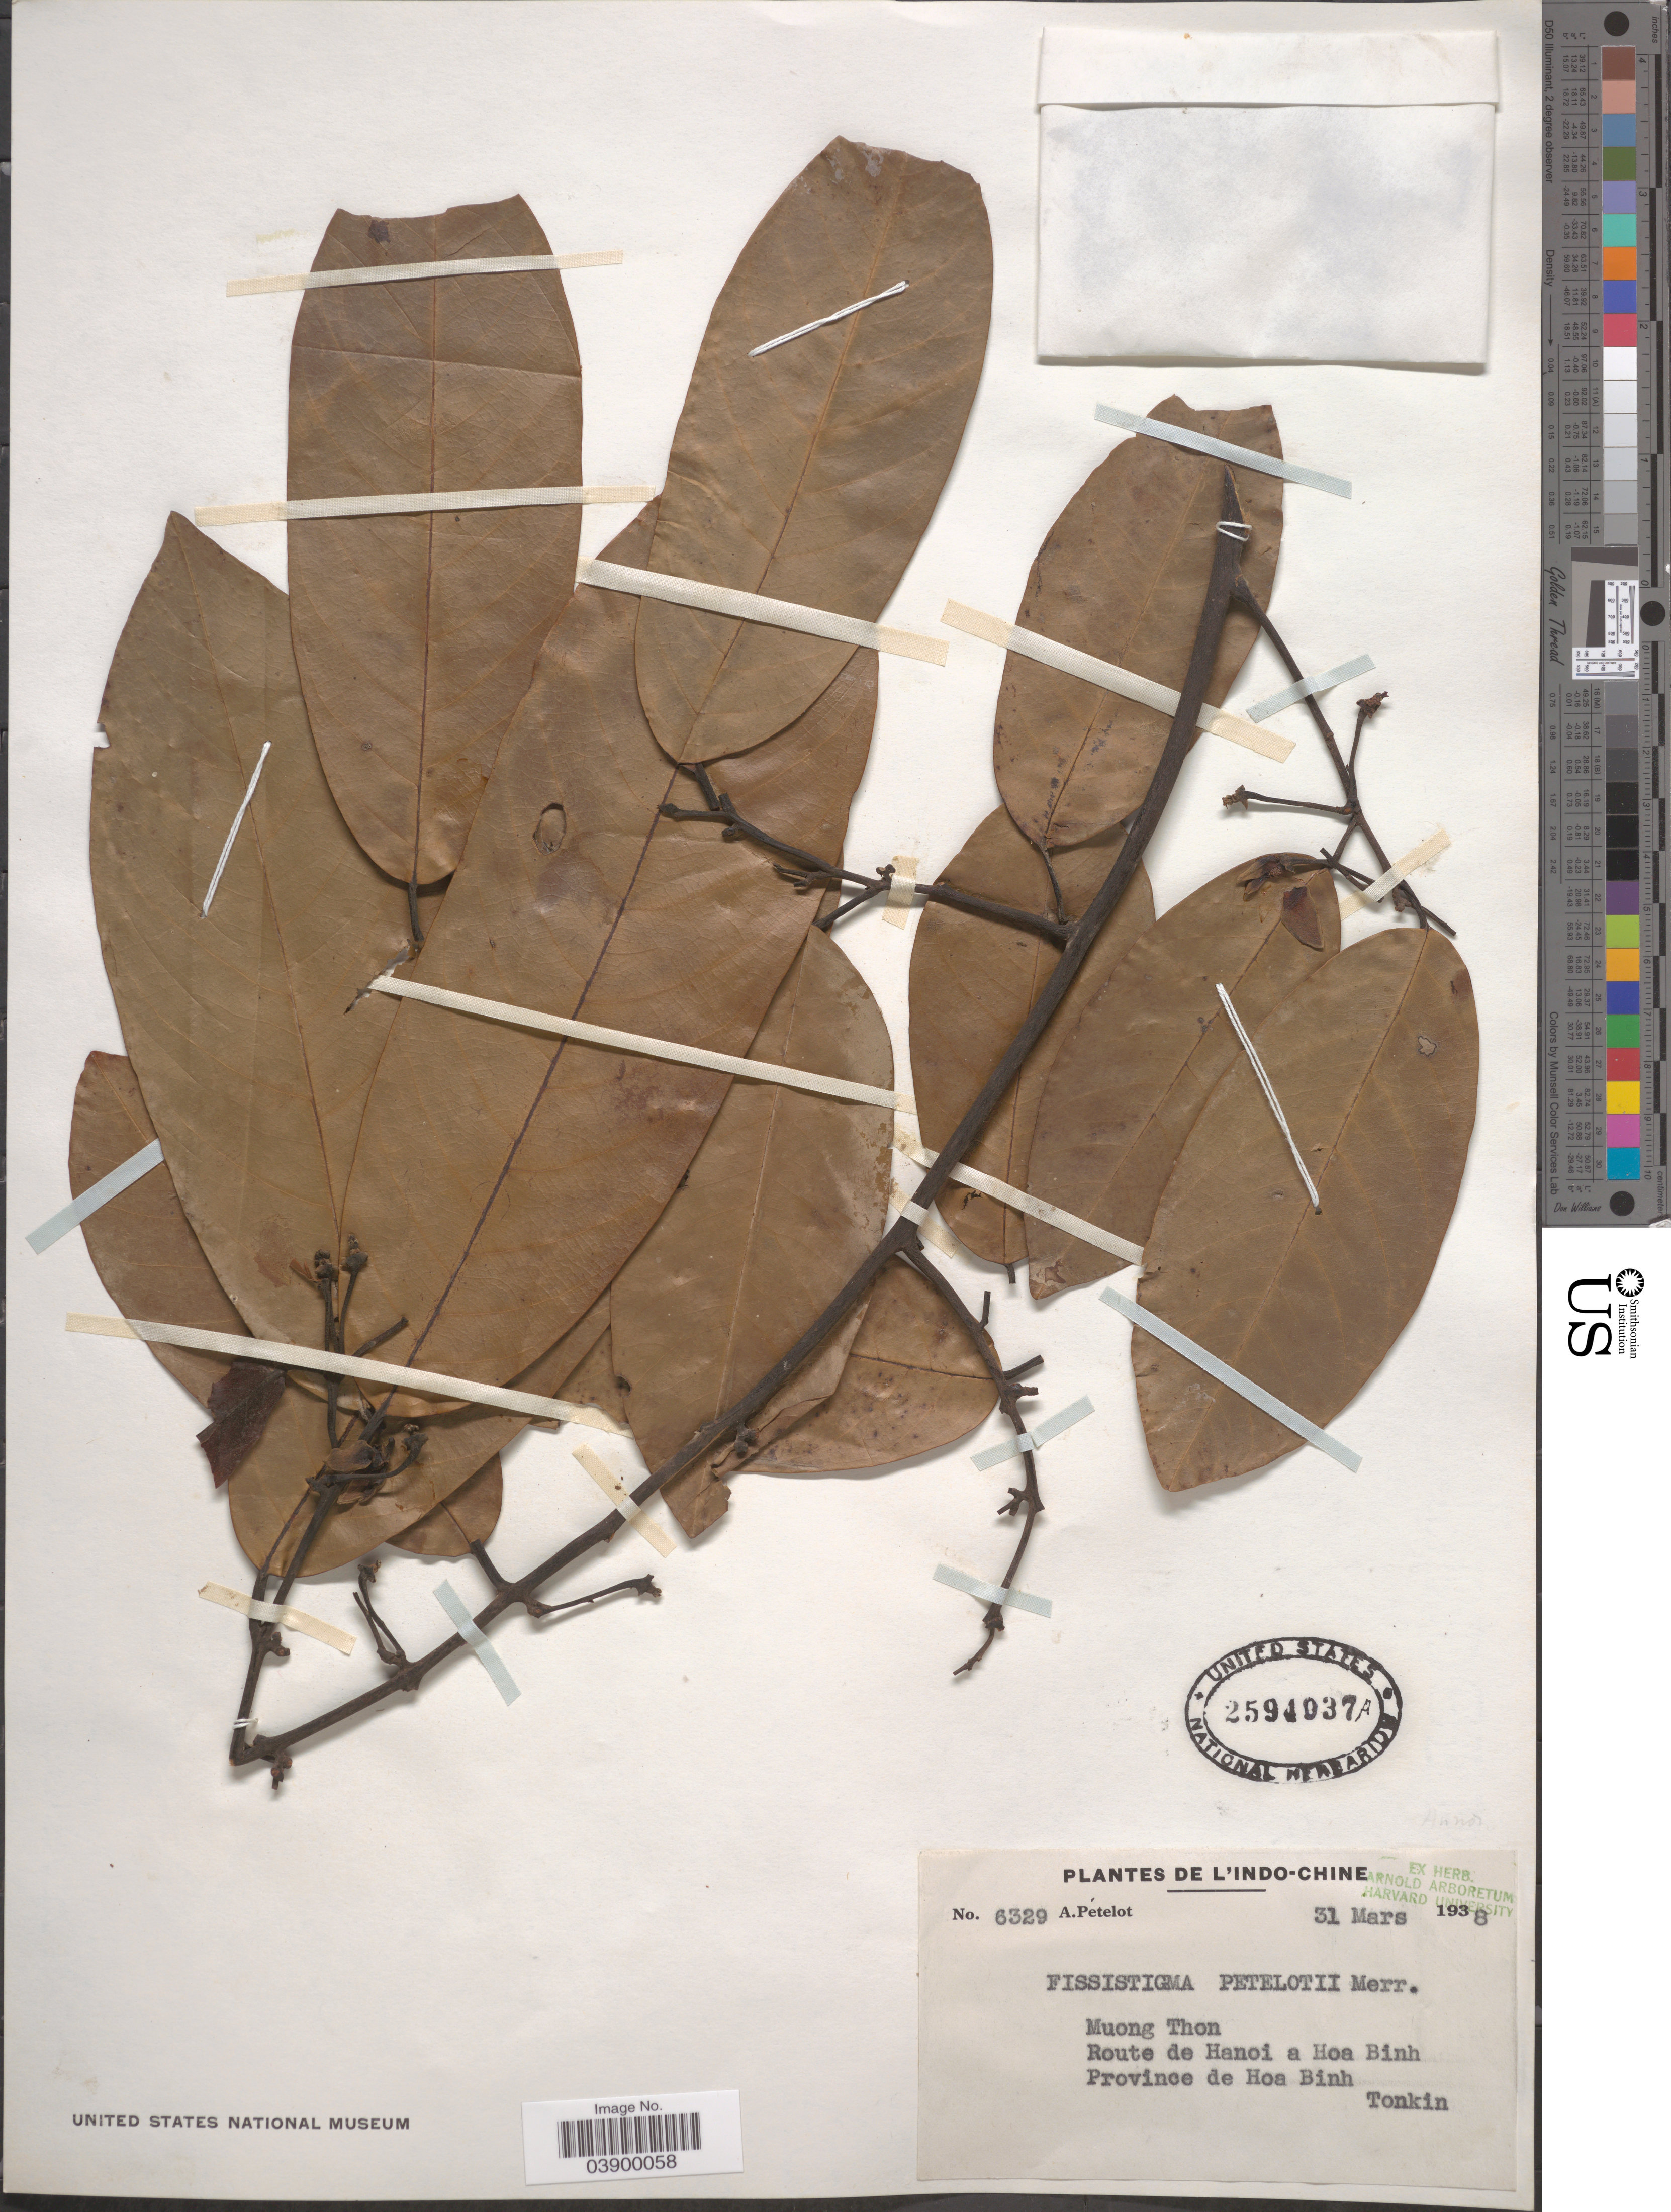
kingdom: Plantae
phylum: Tracheophyta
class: Magnoliopsida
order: Magnoliales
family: Annonaceae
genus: Fissistigma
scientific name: Fissistigma petelotii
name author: Merr.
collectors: A. Petelot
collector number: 6329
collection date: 1938-03-31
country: Vietnam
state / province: Hoa Binh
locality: Indo-Chine. Muong Thon. Route de Hanoi a Hoa Binh. Tonkin.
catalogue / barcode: US 2594037A